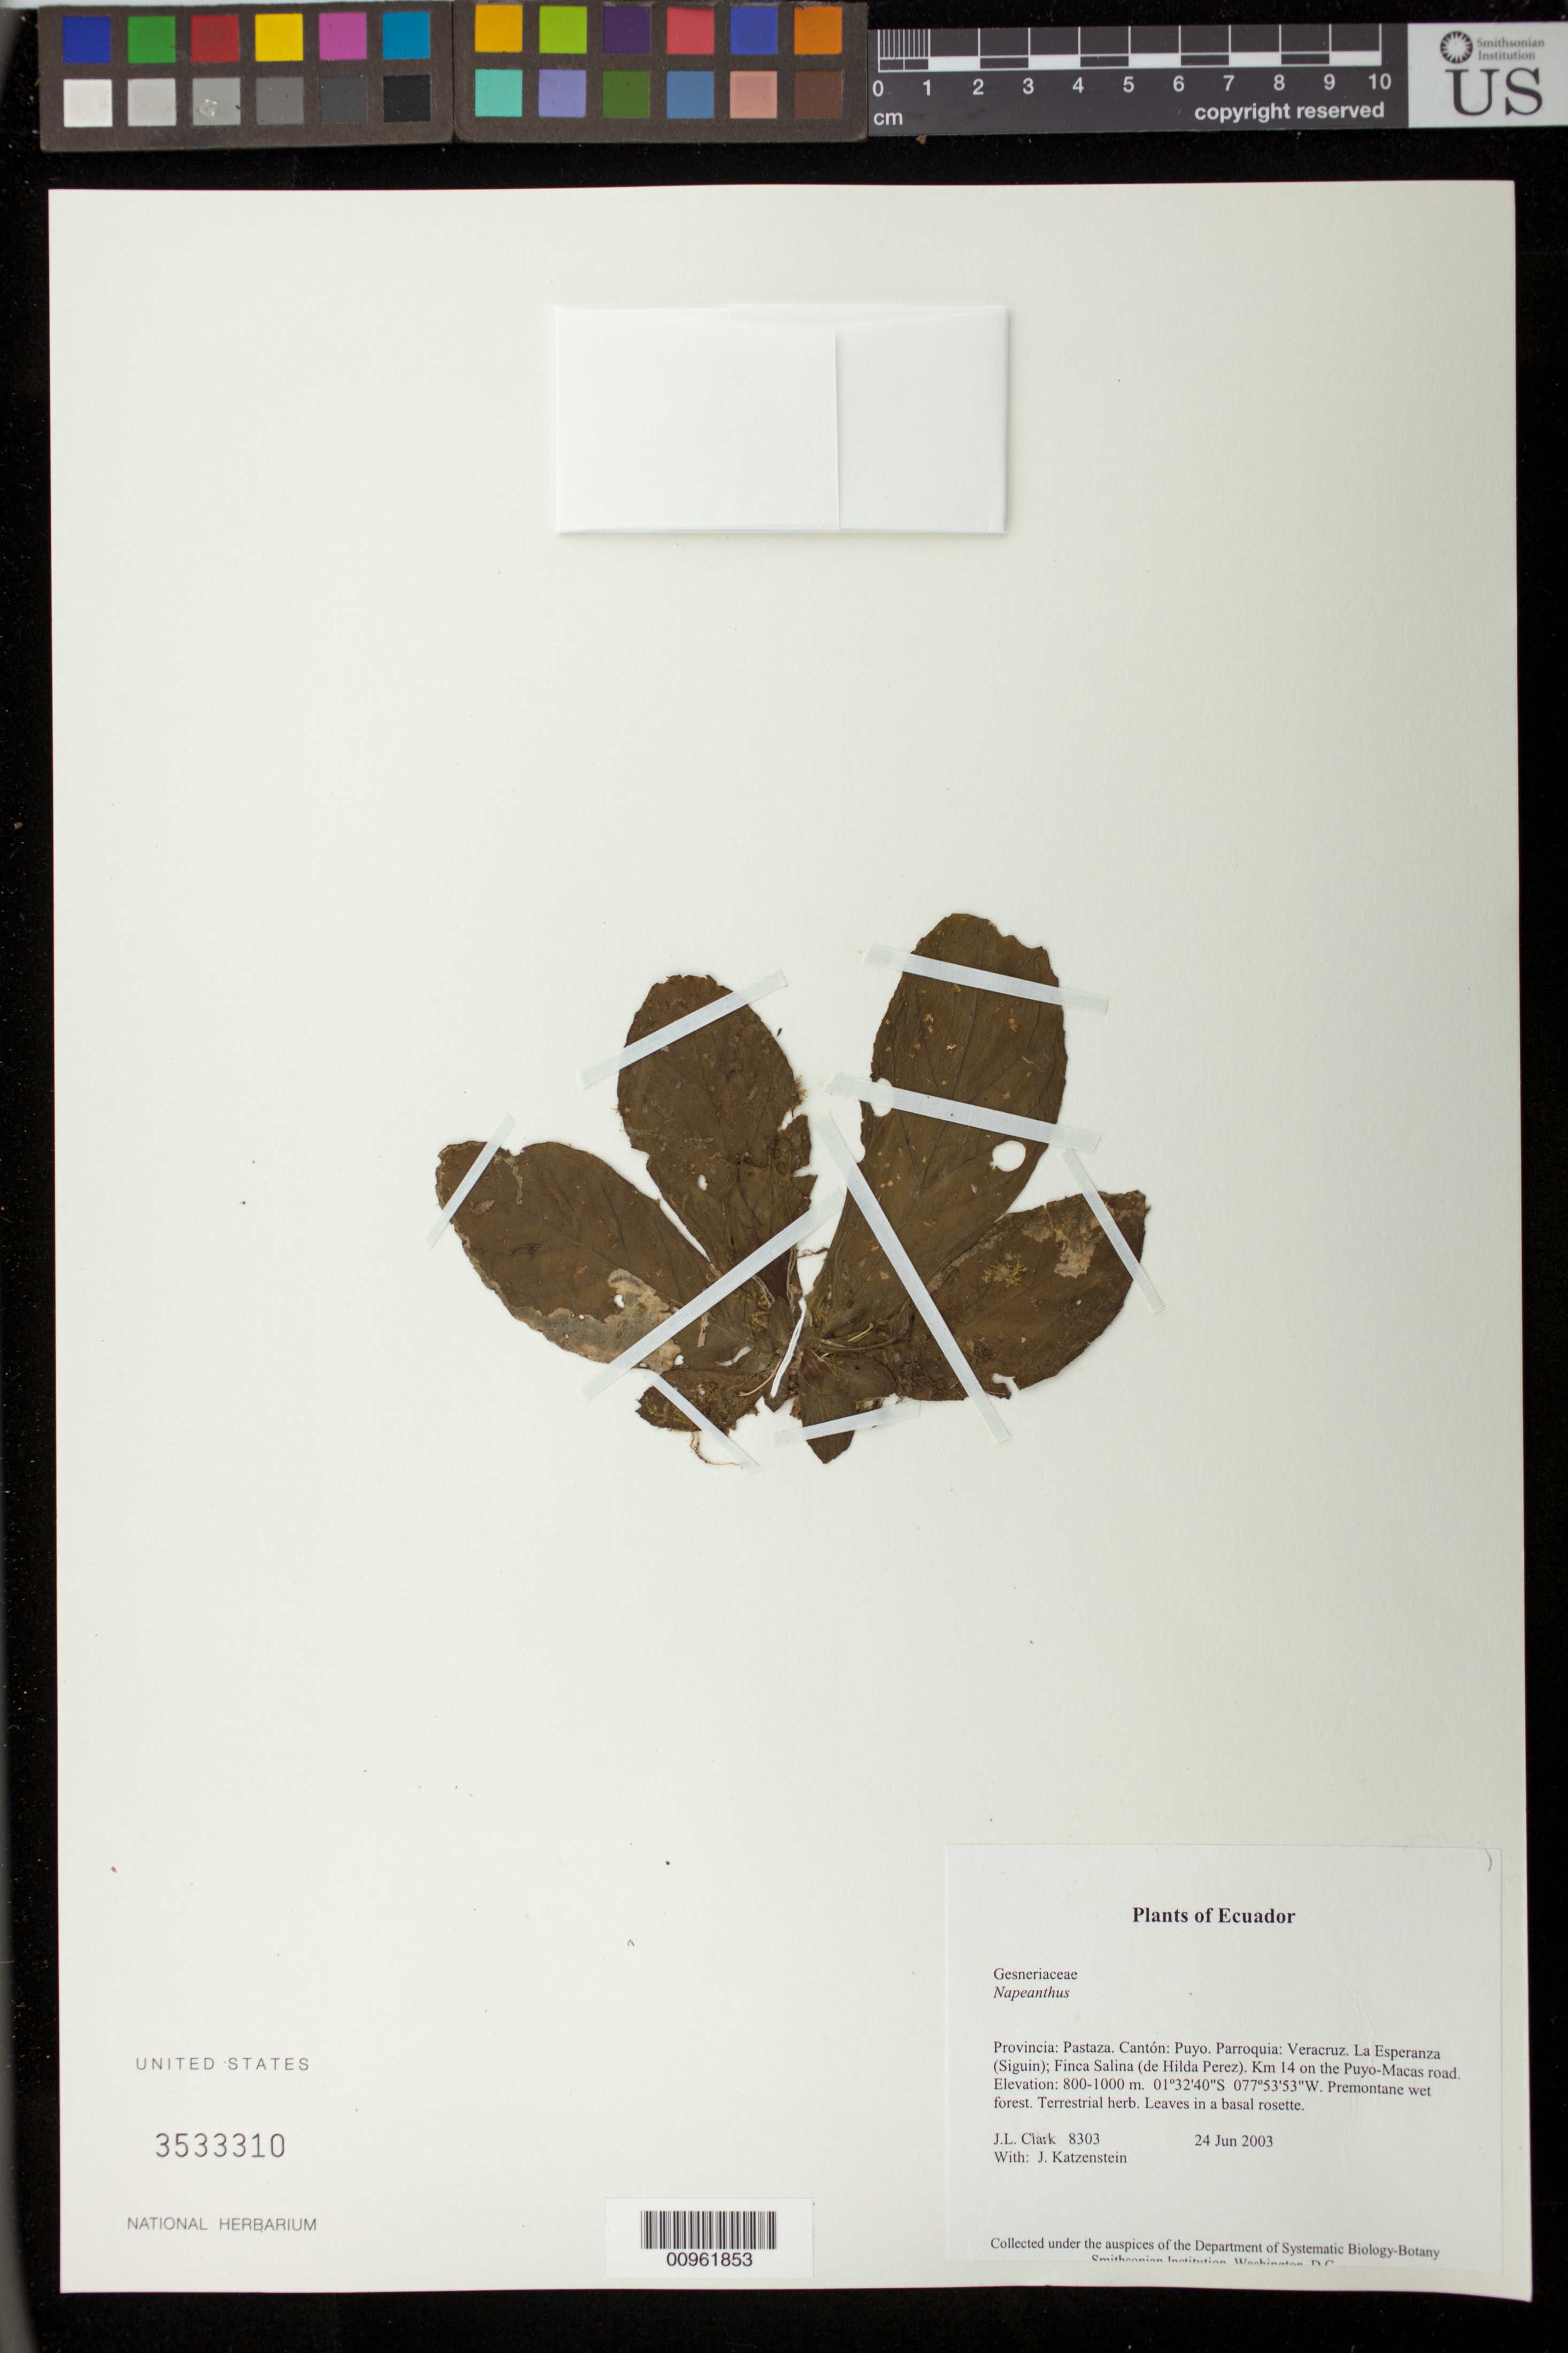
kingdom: Plantae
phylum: Tracheophyta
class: Magnoliopsida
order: Lamiales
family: Gesneriaceae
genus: Napeanthus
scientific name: Napeanthus sp.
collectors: J. L. Clark & J. Katzenstein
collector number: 8303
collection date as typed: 24 Jun 2003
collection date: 2003-06-24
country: Ecuador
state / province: Pastaza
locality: Puyo. Parroquia: Veracruz. La Esperanza (Siguin); Finca Salina (de Hilda Perez). Km 14 on the Puyo-Macas road.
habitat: Premontane wet forest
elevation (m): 800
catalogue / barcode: US 3533310